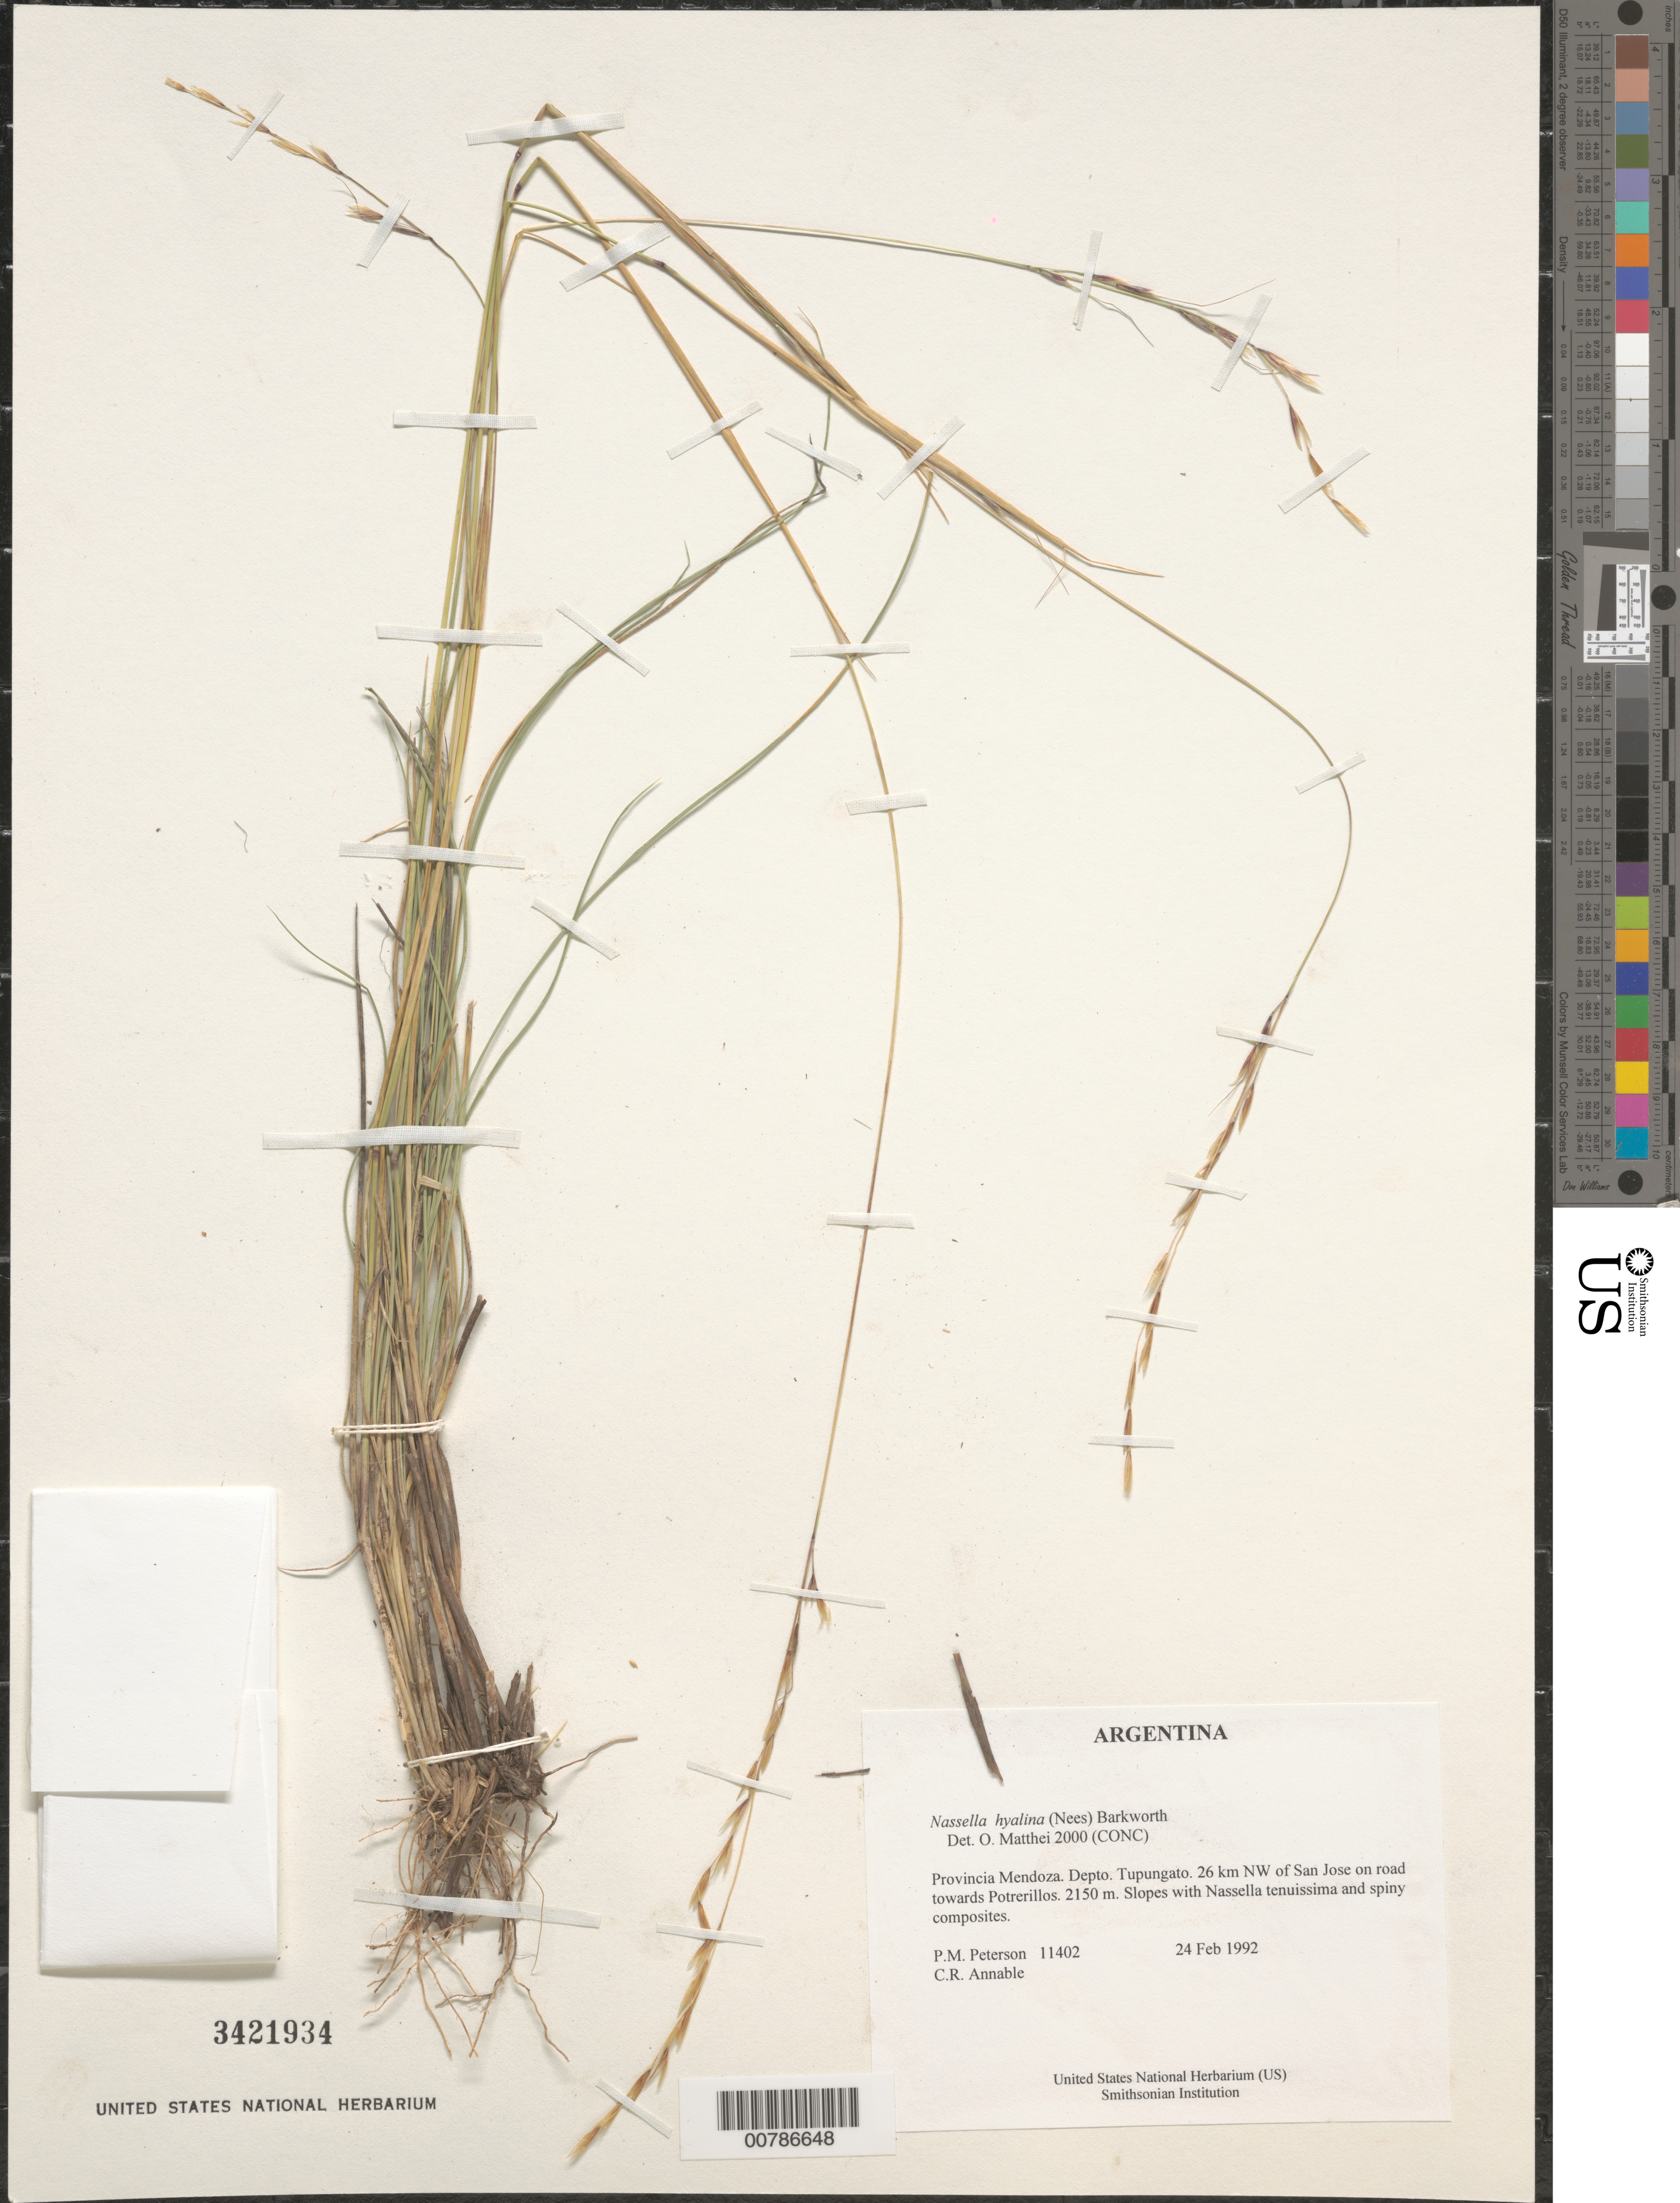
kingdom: Plantae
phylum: Tracheophyta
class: Liliopsida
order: Poales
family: Poaceae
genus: Nassella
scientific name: Nassella hyalina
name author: (Nees) Barkworth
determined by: Matthei, O. R.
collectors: P. M. Peterson & C. R. Annable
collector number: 11402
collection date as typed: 24 Feb 1992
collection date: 1992-02-24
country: Argentina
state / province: Mendoza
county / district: Tupungato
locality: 26 km NW of San Jose on road towards Potrerillos.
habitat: Slopes with Nassella tenuissima and spiny composites.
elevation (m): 2150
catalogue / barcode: US 3421934